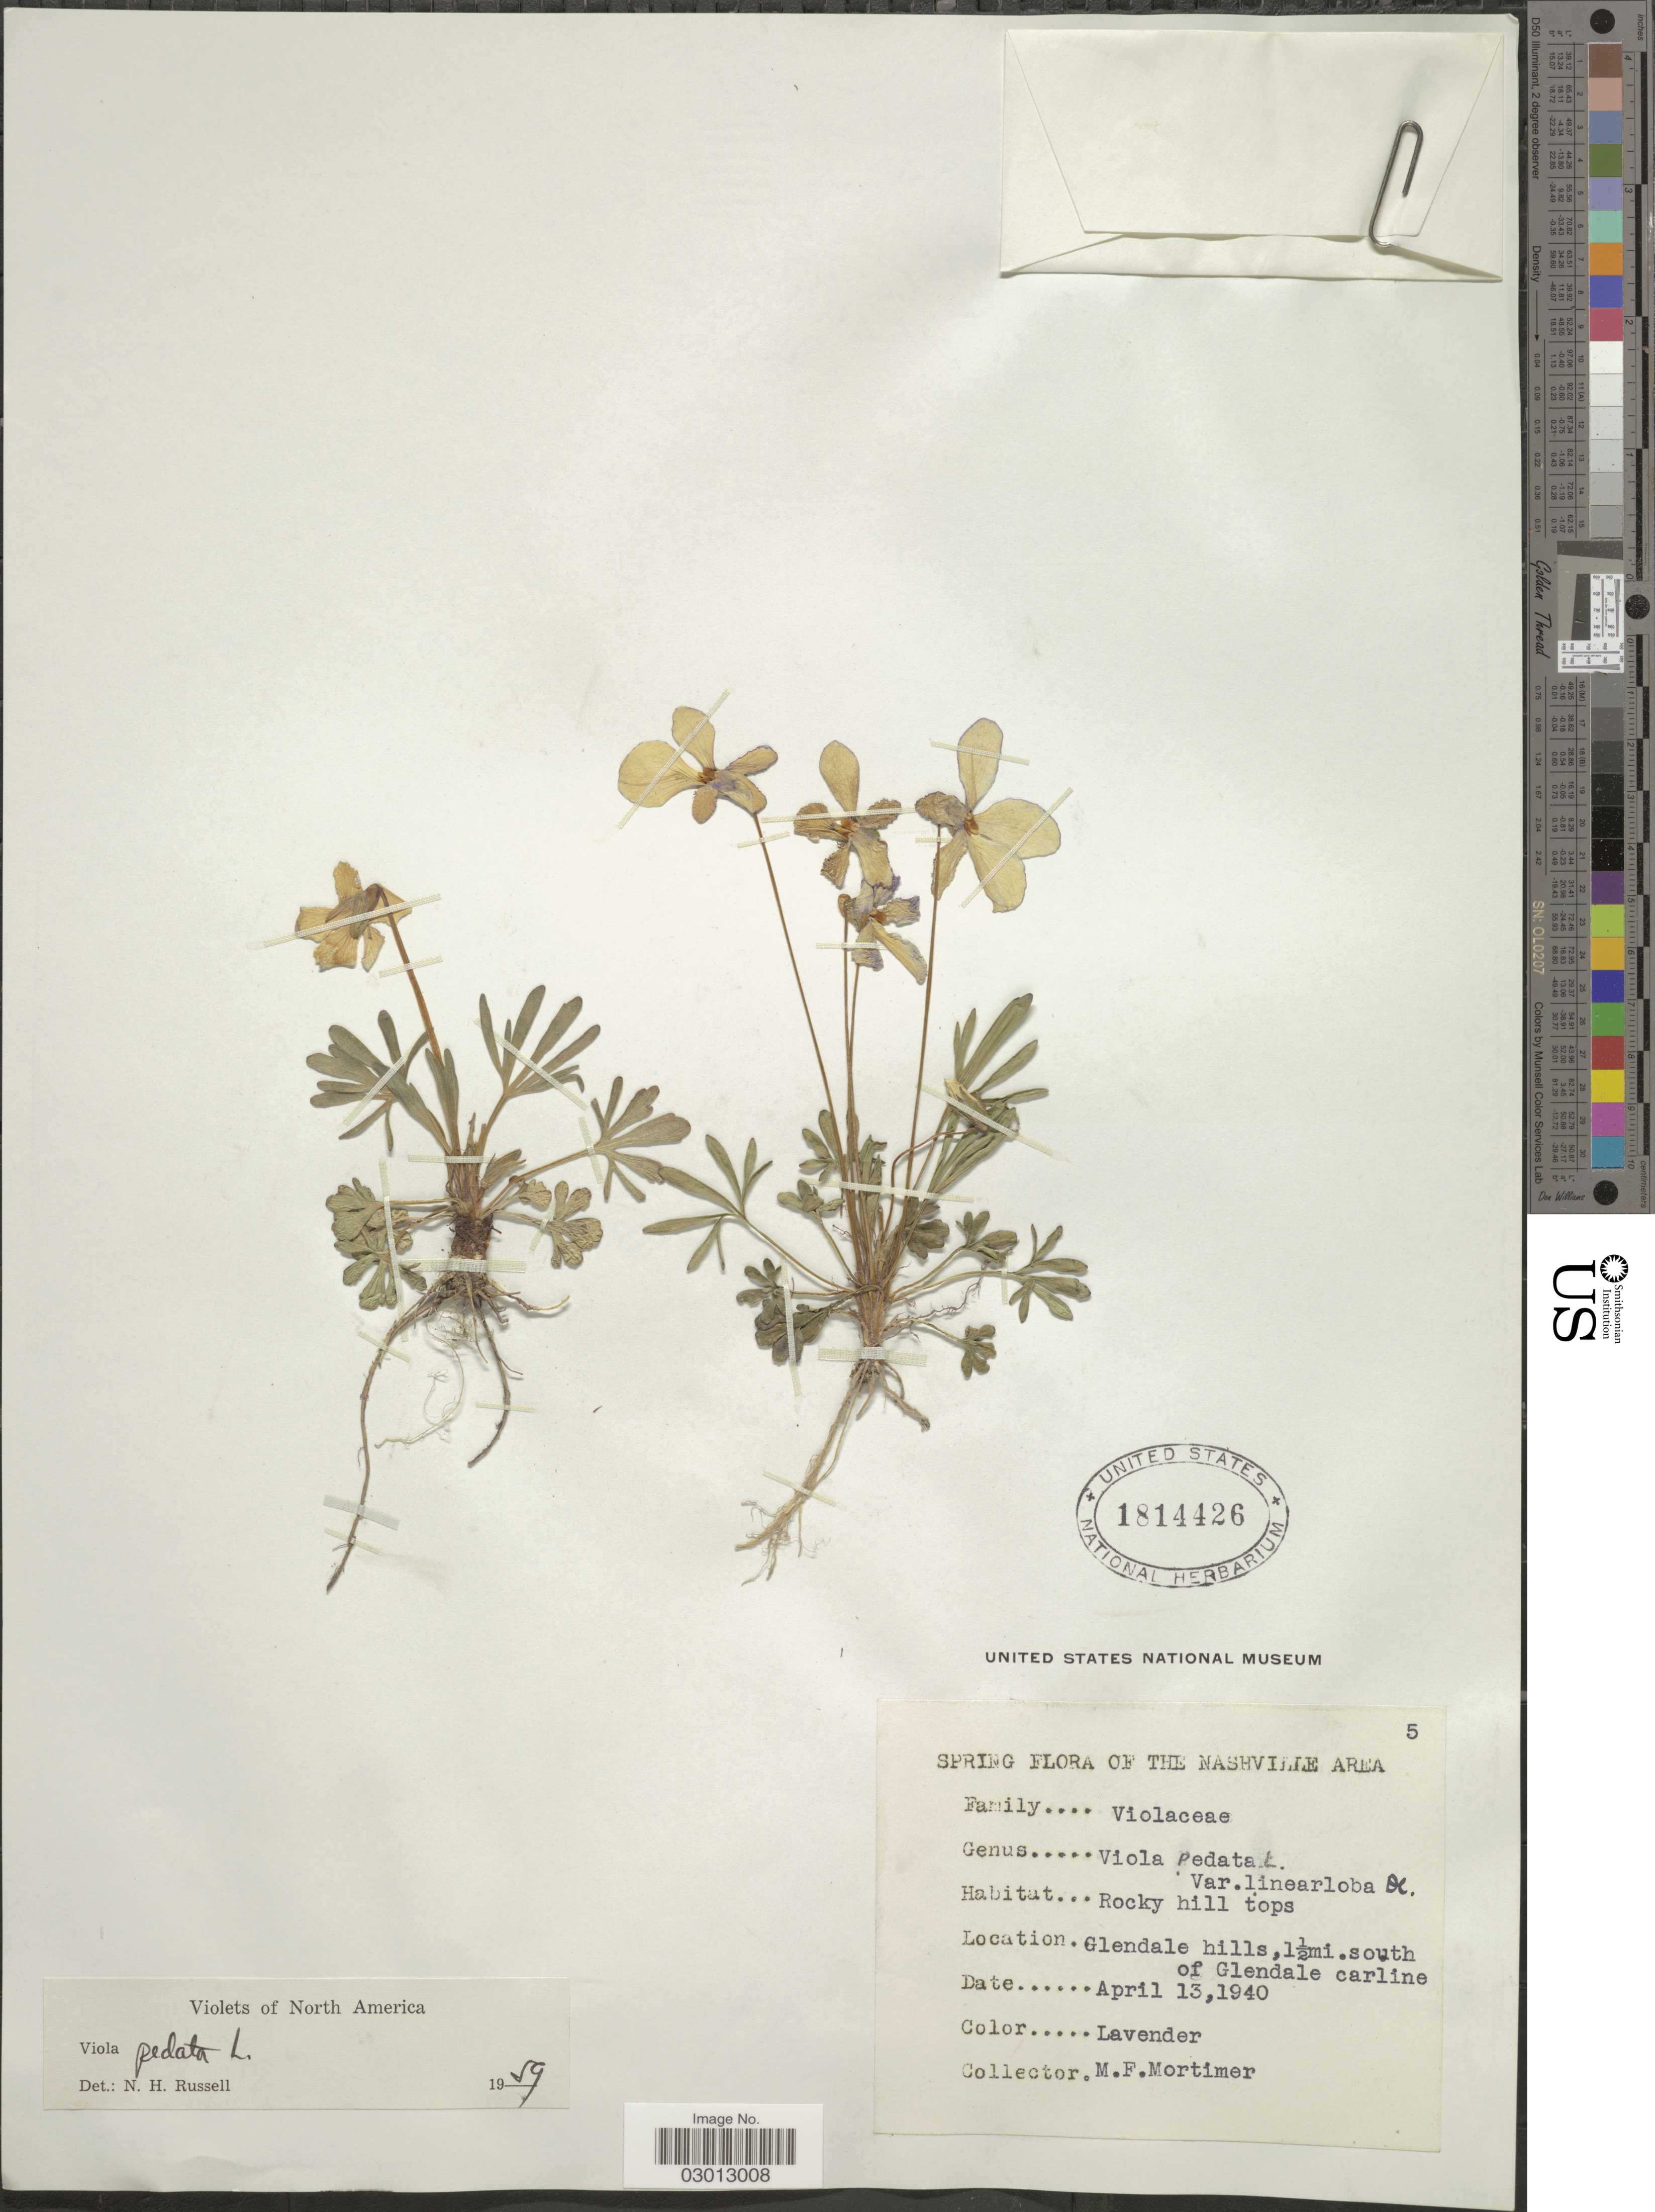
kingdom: Plantae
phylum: Tracheophyta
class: Magnoliopsida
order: Malpighiales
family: Violaceae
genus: Viola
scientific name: Viola pedata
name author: L.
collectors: M. Mortimer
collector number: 5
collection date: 1940-04-13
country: United States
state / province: Tennessee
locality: The Nashville Area. Glendale hills, 1½mi. south of Glendale carline.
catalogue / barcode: US 1814426